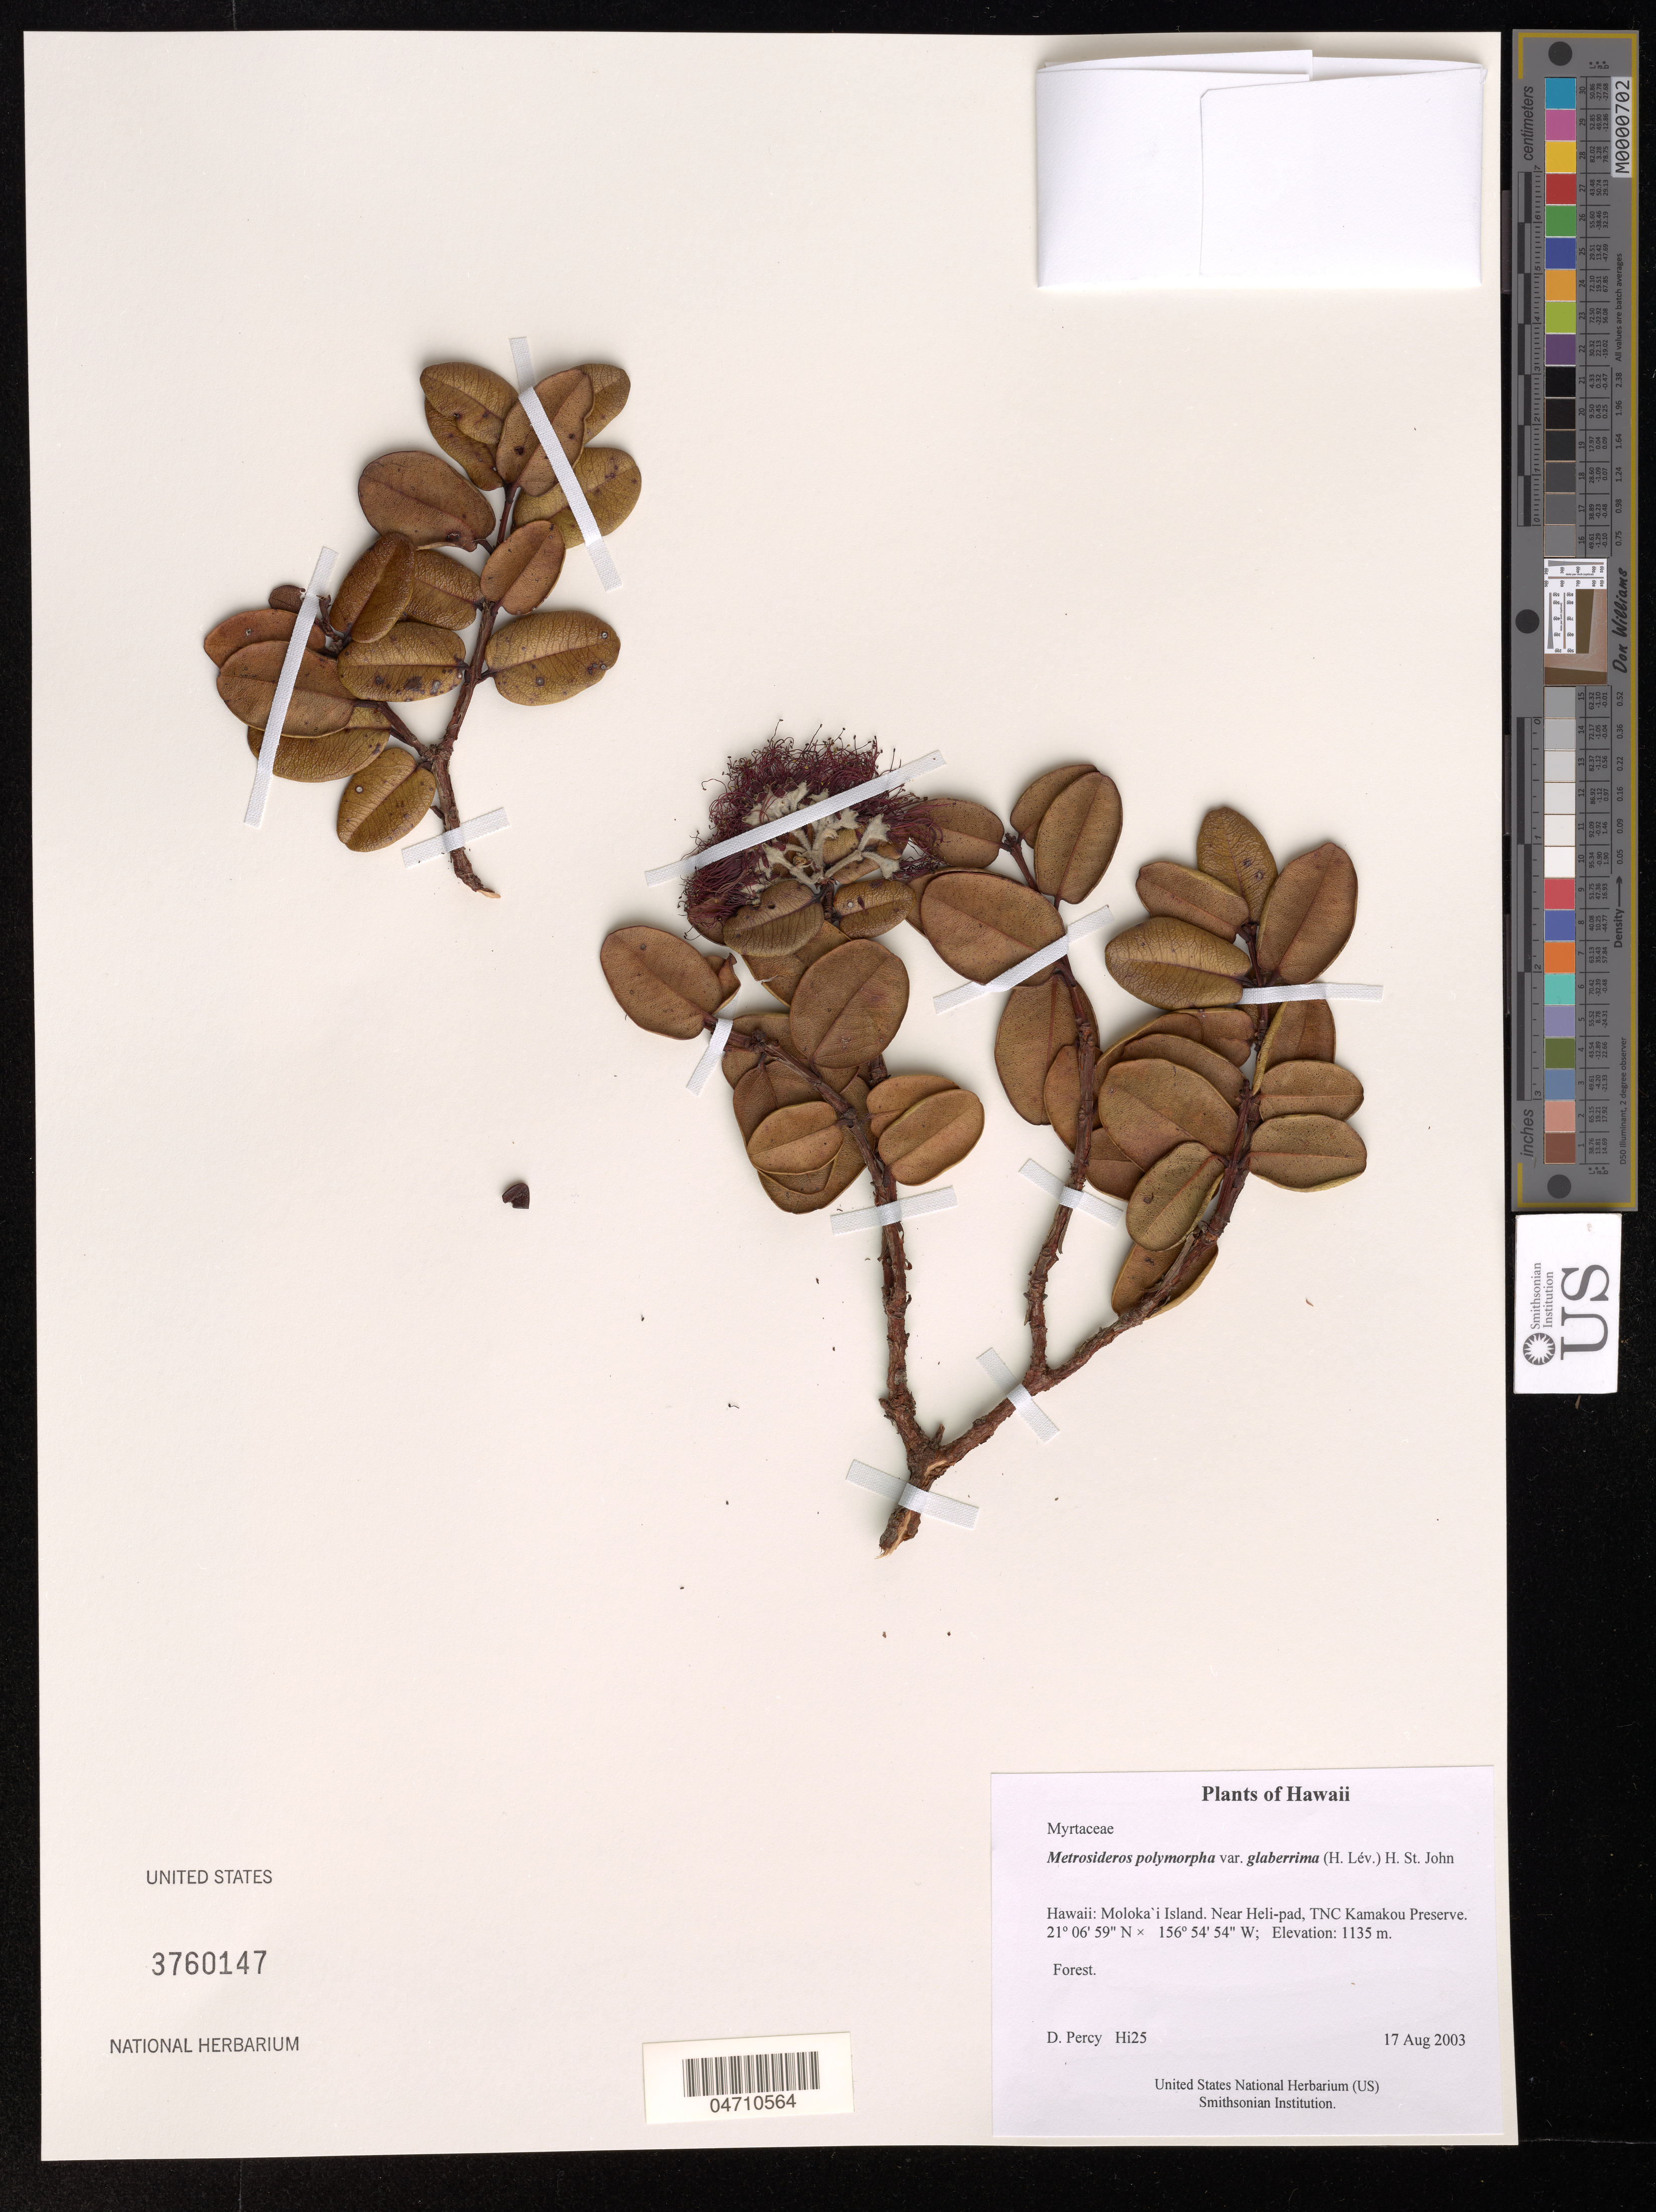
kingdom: Plantae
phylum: Tracheophyta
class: Magnoliopsida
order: Myrtales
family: Myrtaceae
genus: Metrosideros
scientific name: Metrosideros polymorpha var. glaberrima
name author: (H. Lév.) H. St. John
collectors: D. Percy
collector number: Hi25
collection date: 2003-08-17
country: United States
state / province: Hawaii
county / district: Maui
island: Moloka'i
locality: Near Heli-pad, TNC Kamakou Preserve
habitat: Forest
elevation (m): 1135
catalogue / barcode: US 3760147